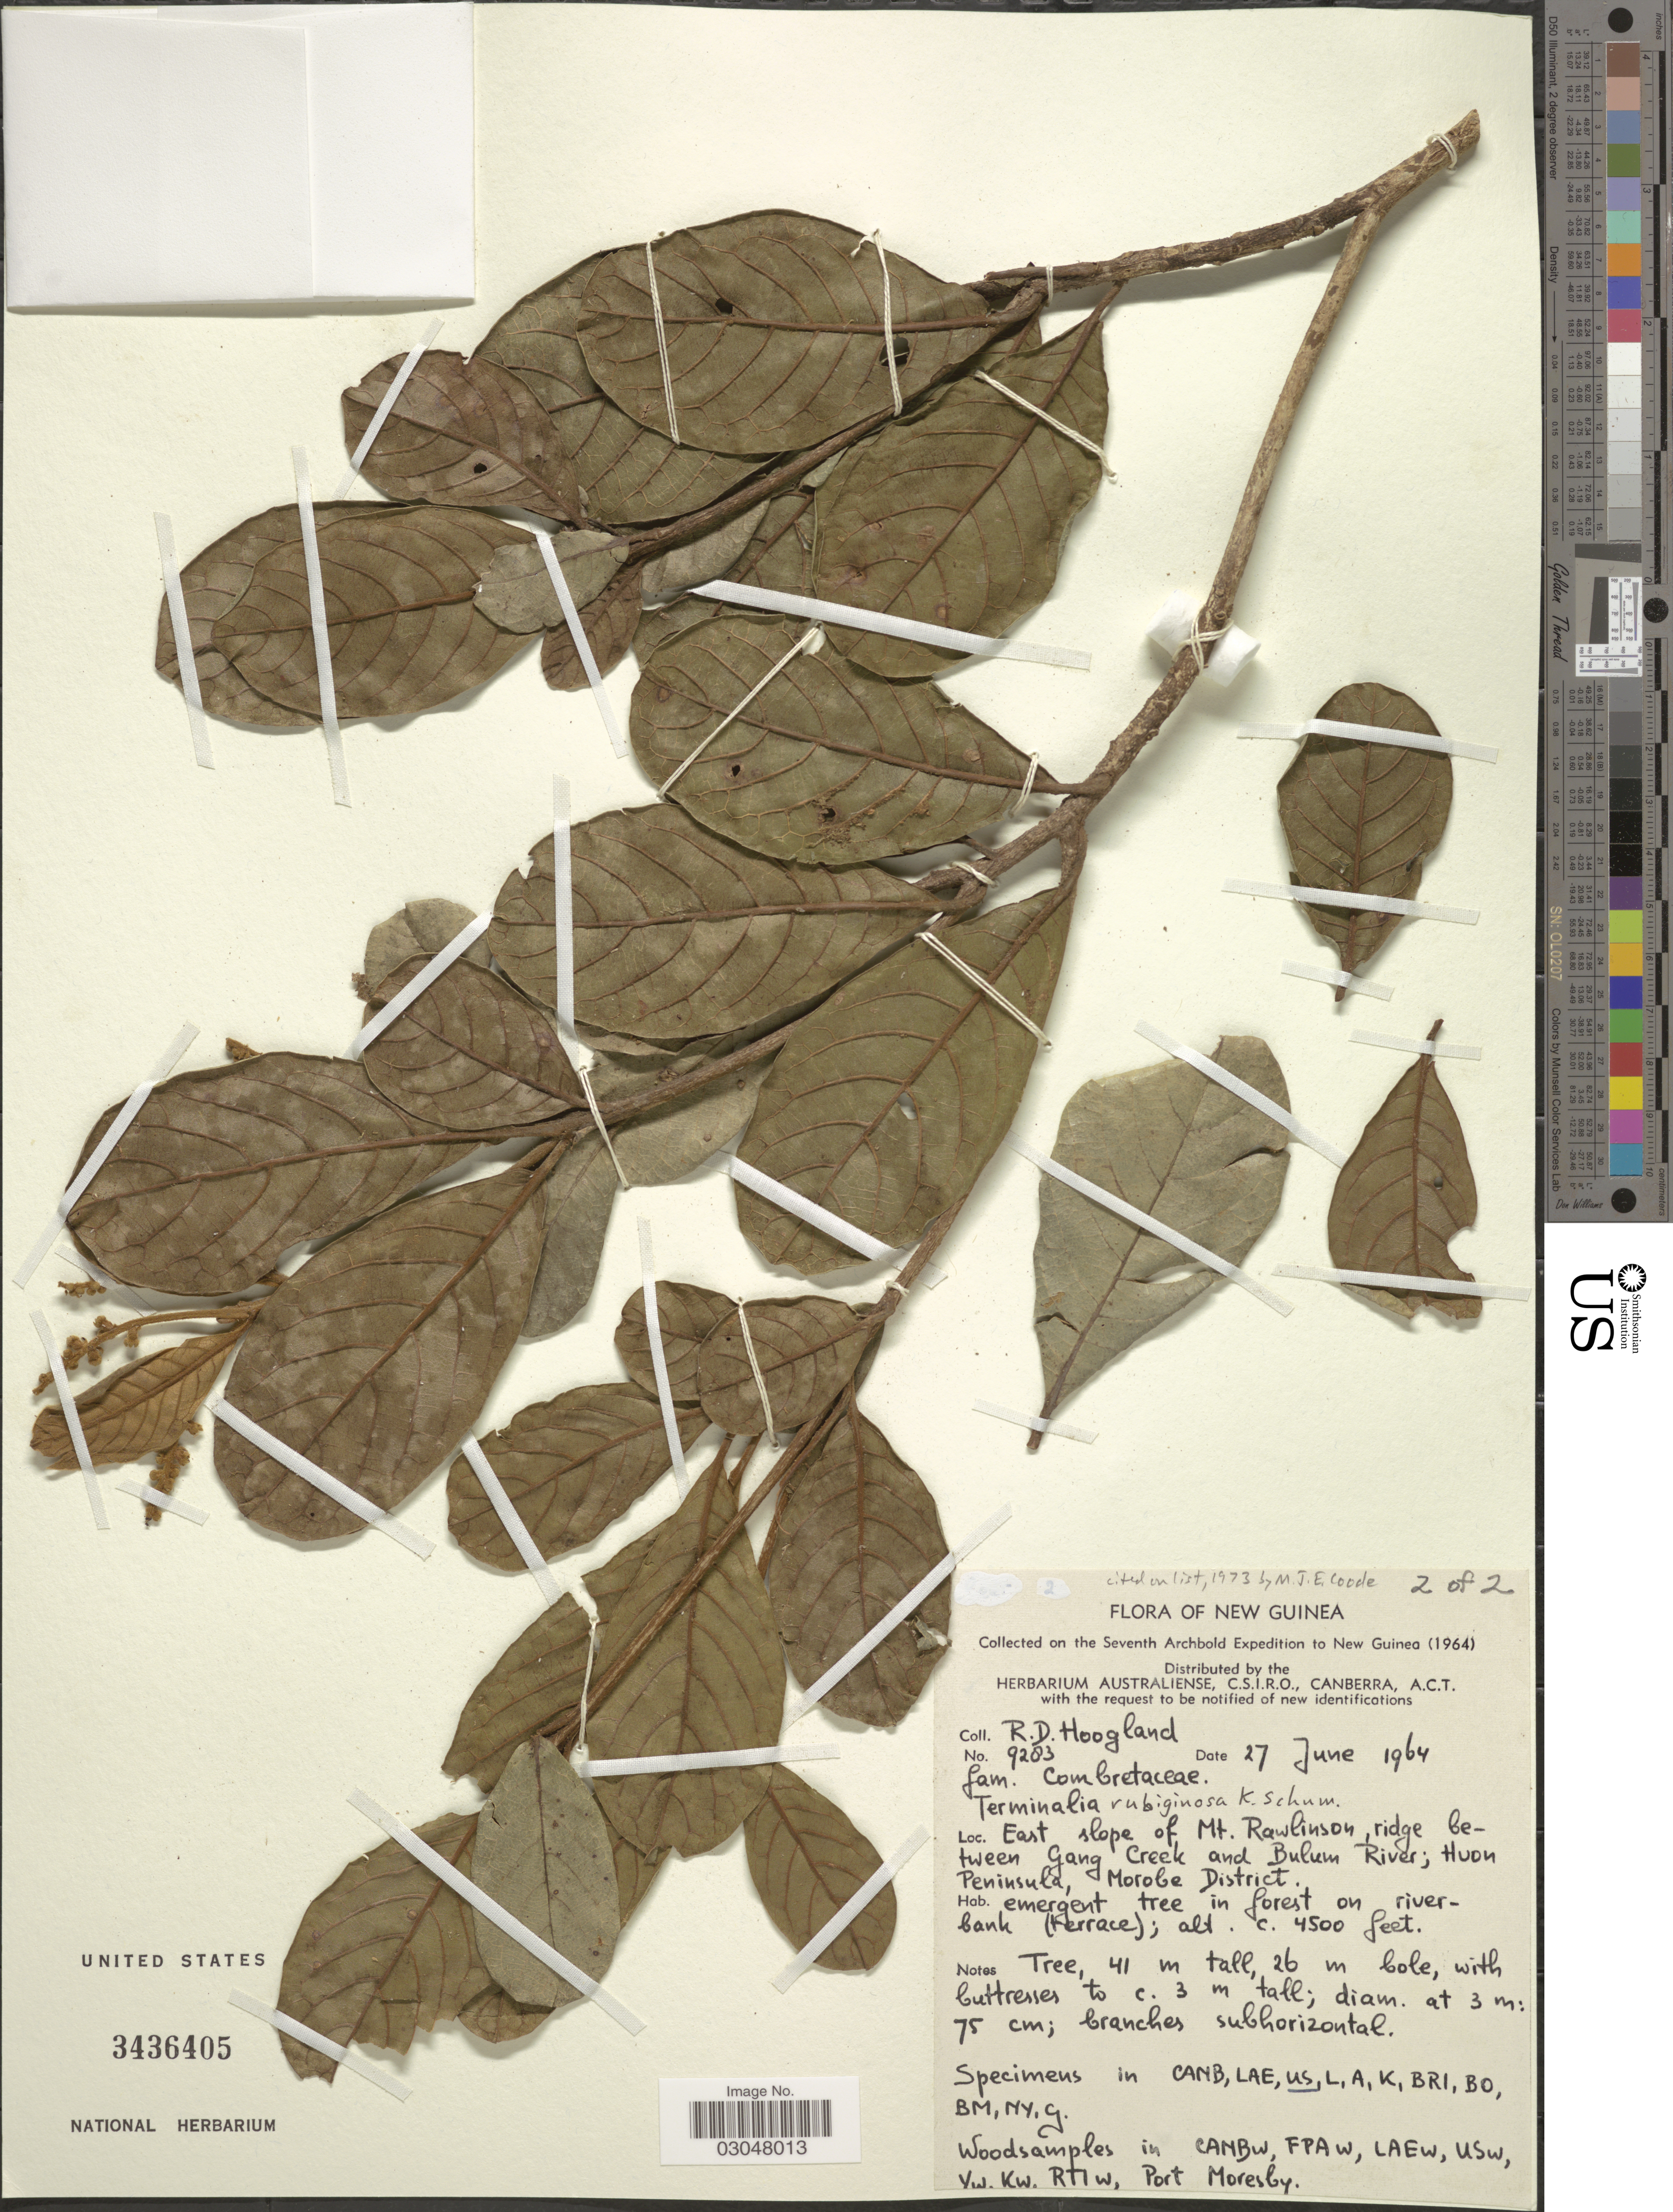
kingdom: Plantae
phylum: Tracheophyta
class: Magnoliopsida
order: Myrtales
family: Combretaceae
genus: Terminalia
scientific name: Terminalia rubiginosa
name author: K. Schum.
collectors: R. D. Hoogland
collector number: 9283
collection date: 1964-06-27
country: Papua New Guinea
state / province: Morobe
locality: New Guinea. East slope of Mt. Rawlinson, ridge between Gang Creek and Bulum River; Huon Peninsula, Morobe District.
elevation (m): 1372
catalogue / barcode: US 3436405